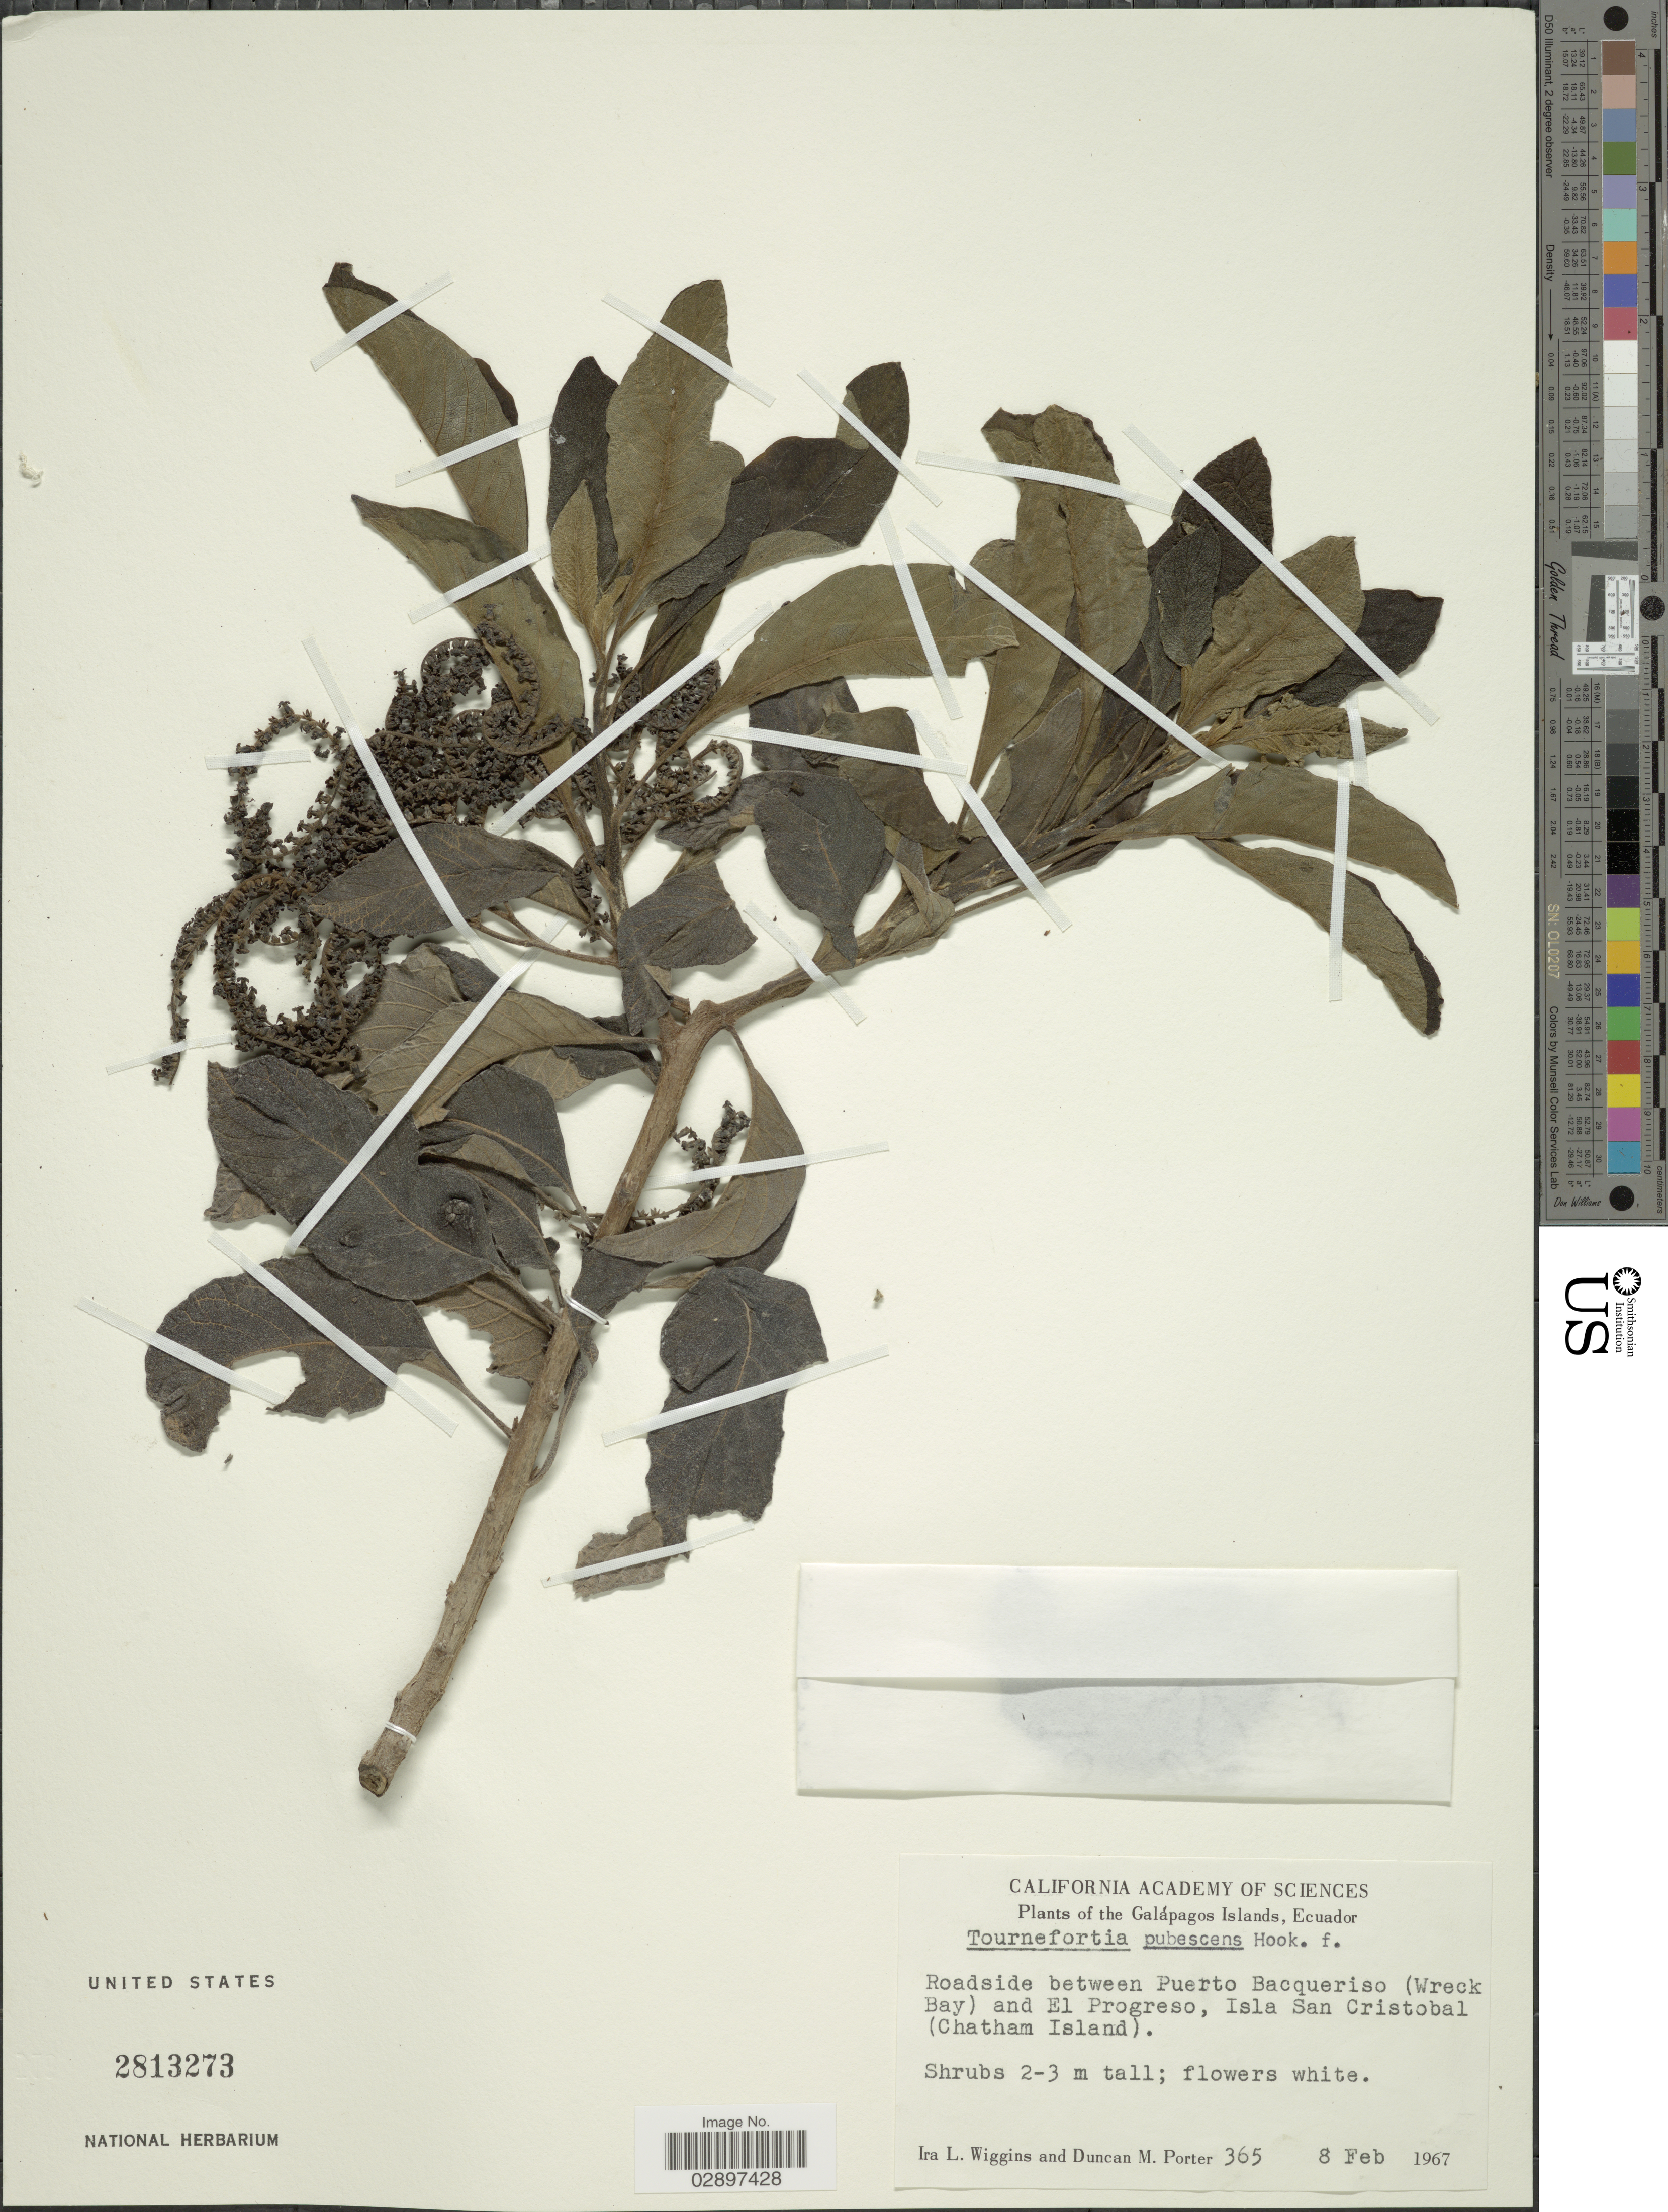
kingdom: Plantae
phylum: Tracheophyta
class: Magnoliopsida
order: Boraginales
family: Heliotropiaceae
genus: Tournefortia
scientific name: Tournefortia pubescens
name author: Hook. f.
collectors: I. L. Wiggins & D. Porter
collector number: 365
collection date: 1967-02-08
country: Ecuador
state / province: Colón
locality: The Galápagos Islands. Roadside between Puerto Bacqueriso (Wreck Bay) and El Progreso, Isla San Cristobal (Chatham Island).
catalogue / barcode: US 2813273